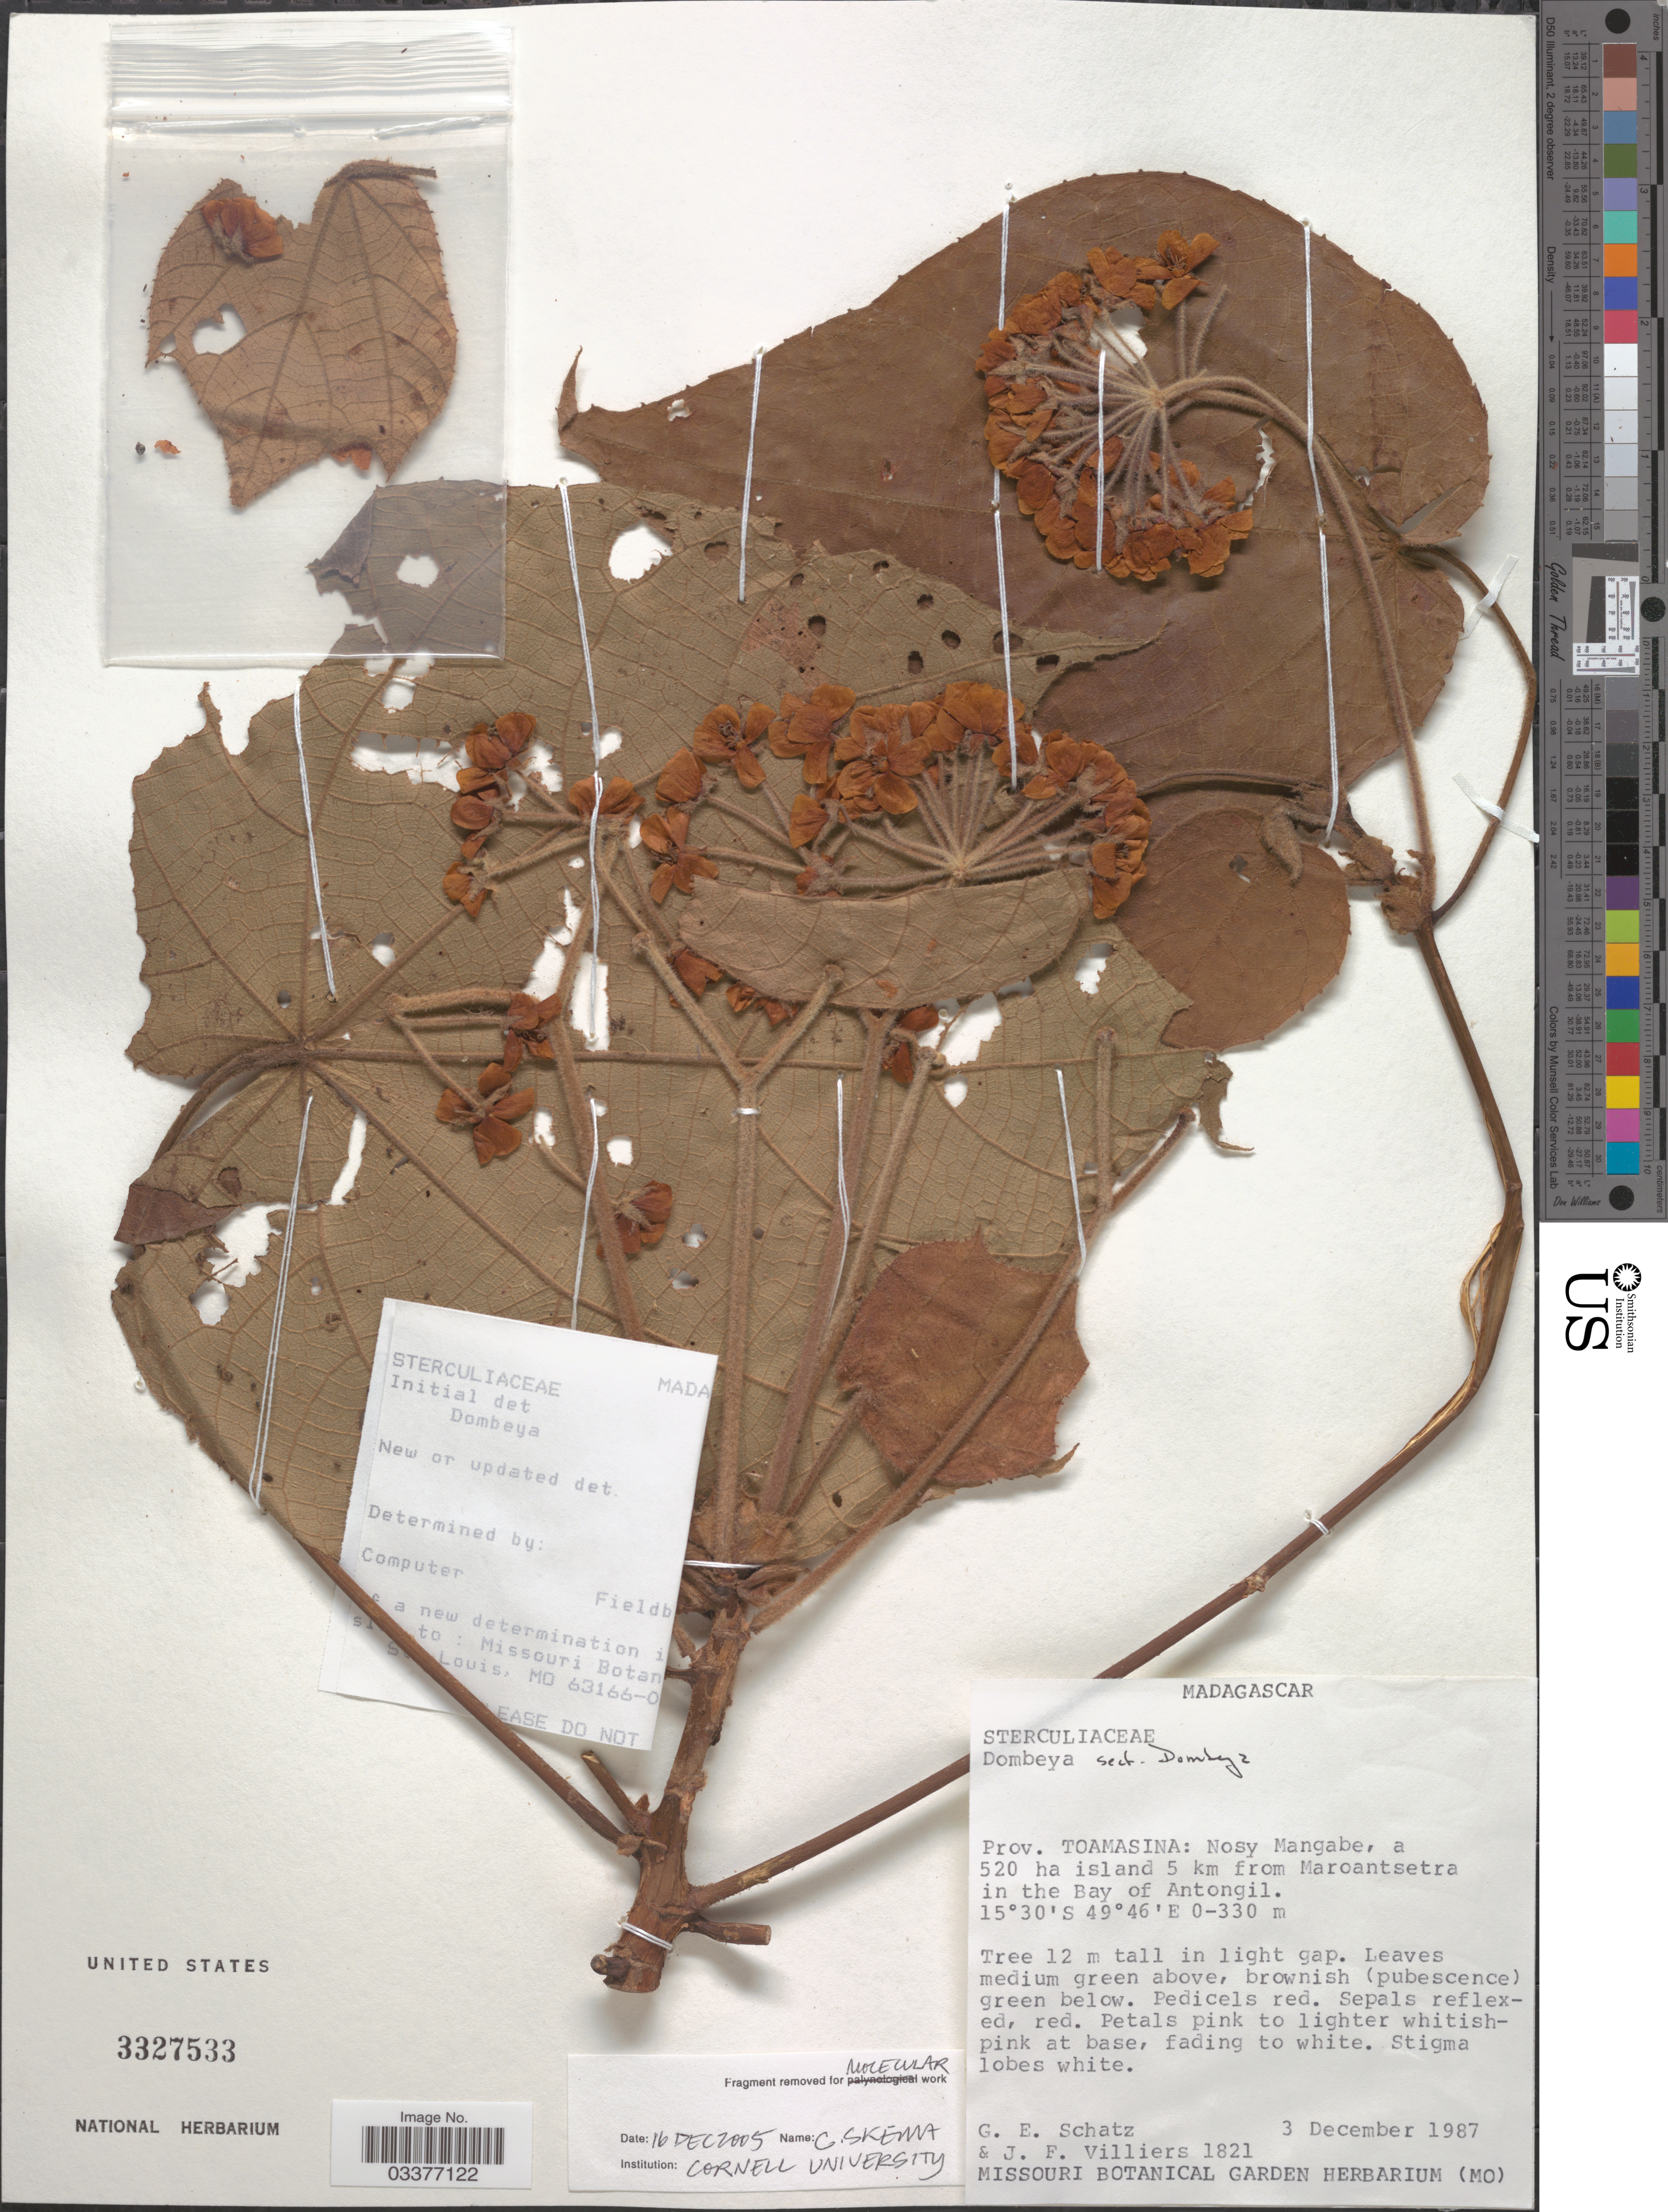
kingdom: Plantae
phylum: Tracheophyta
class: Magnoliopsida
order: Malvales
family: Malvaceae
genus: Dombeya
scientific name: Dombeya sp.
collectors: G. Schatz & J. Villiers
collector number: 1821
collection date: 1987-12-03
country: Madagascar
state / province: Analanjirofo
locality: Nosy Mangabe, a 520 ha island 5 km from Maroantsetra in the Bay of Antongil.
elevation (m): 0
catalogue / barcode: US 3327533